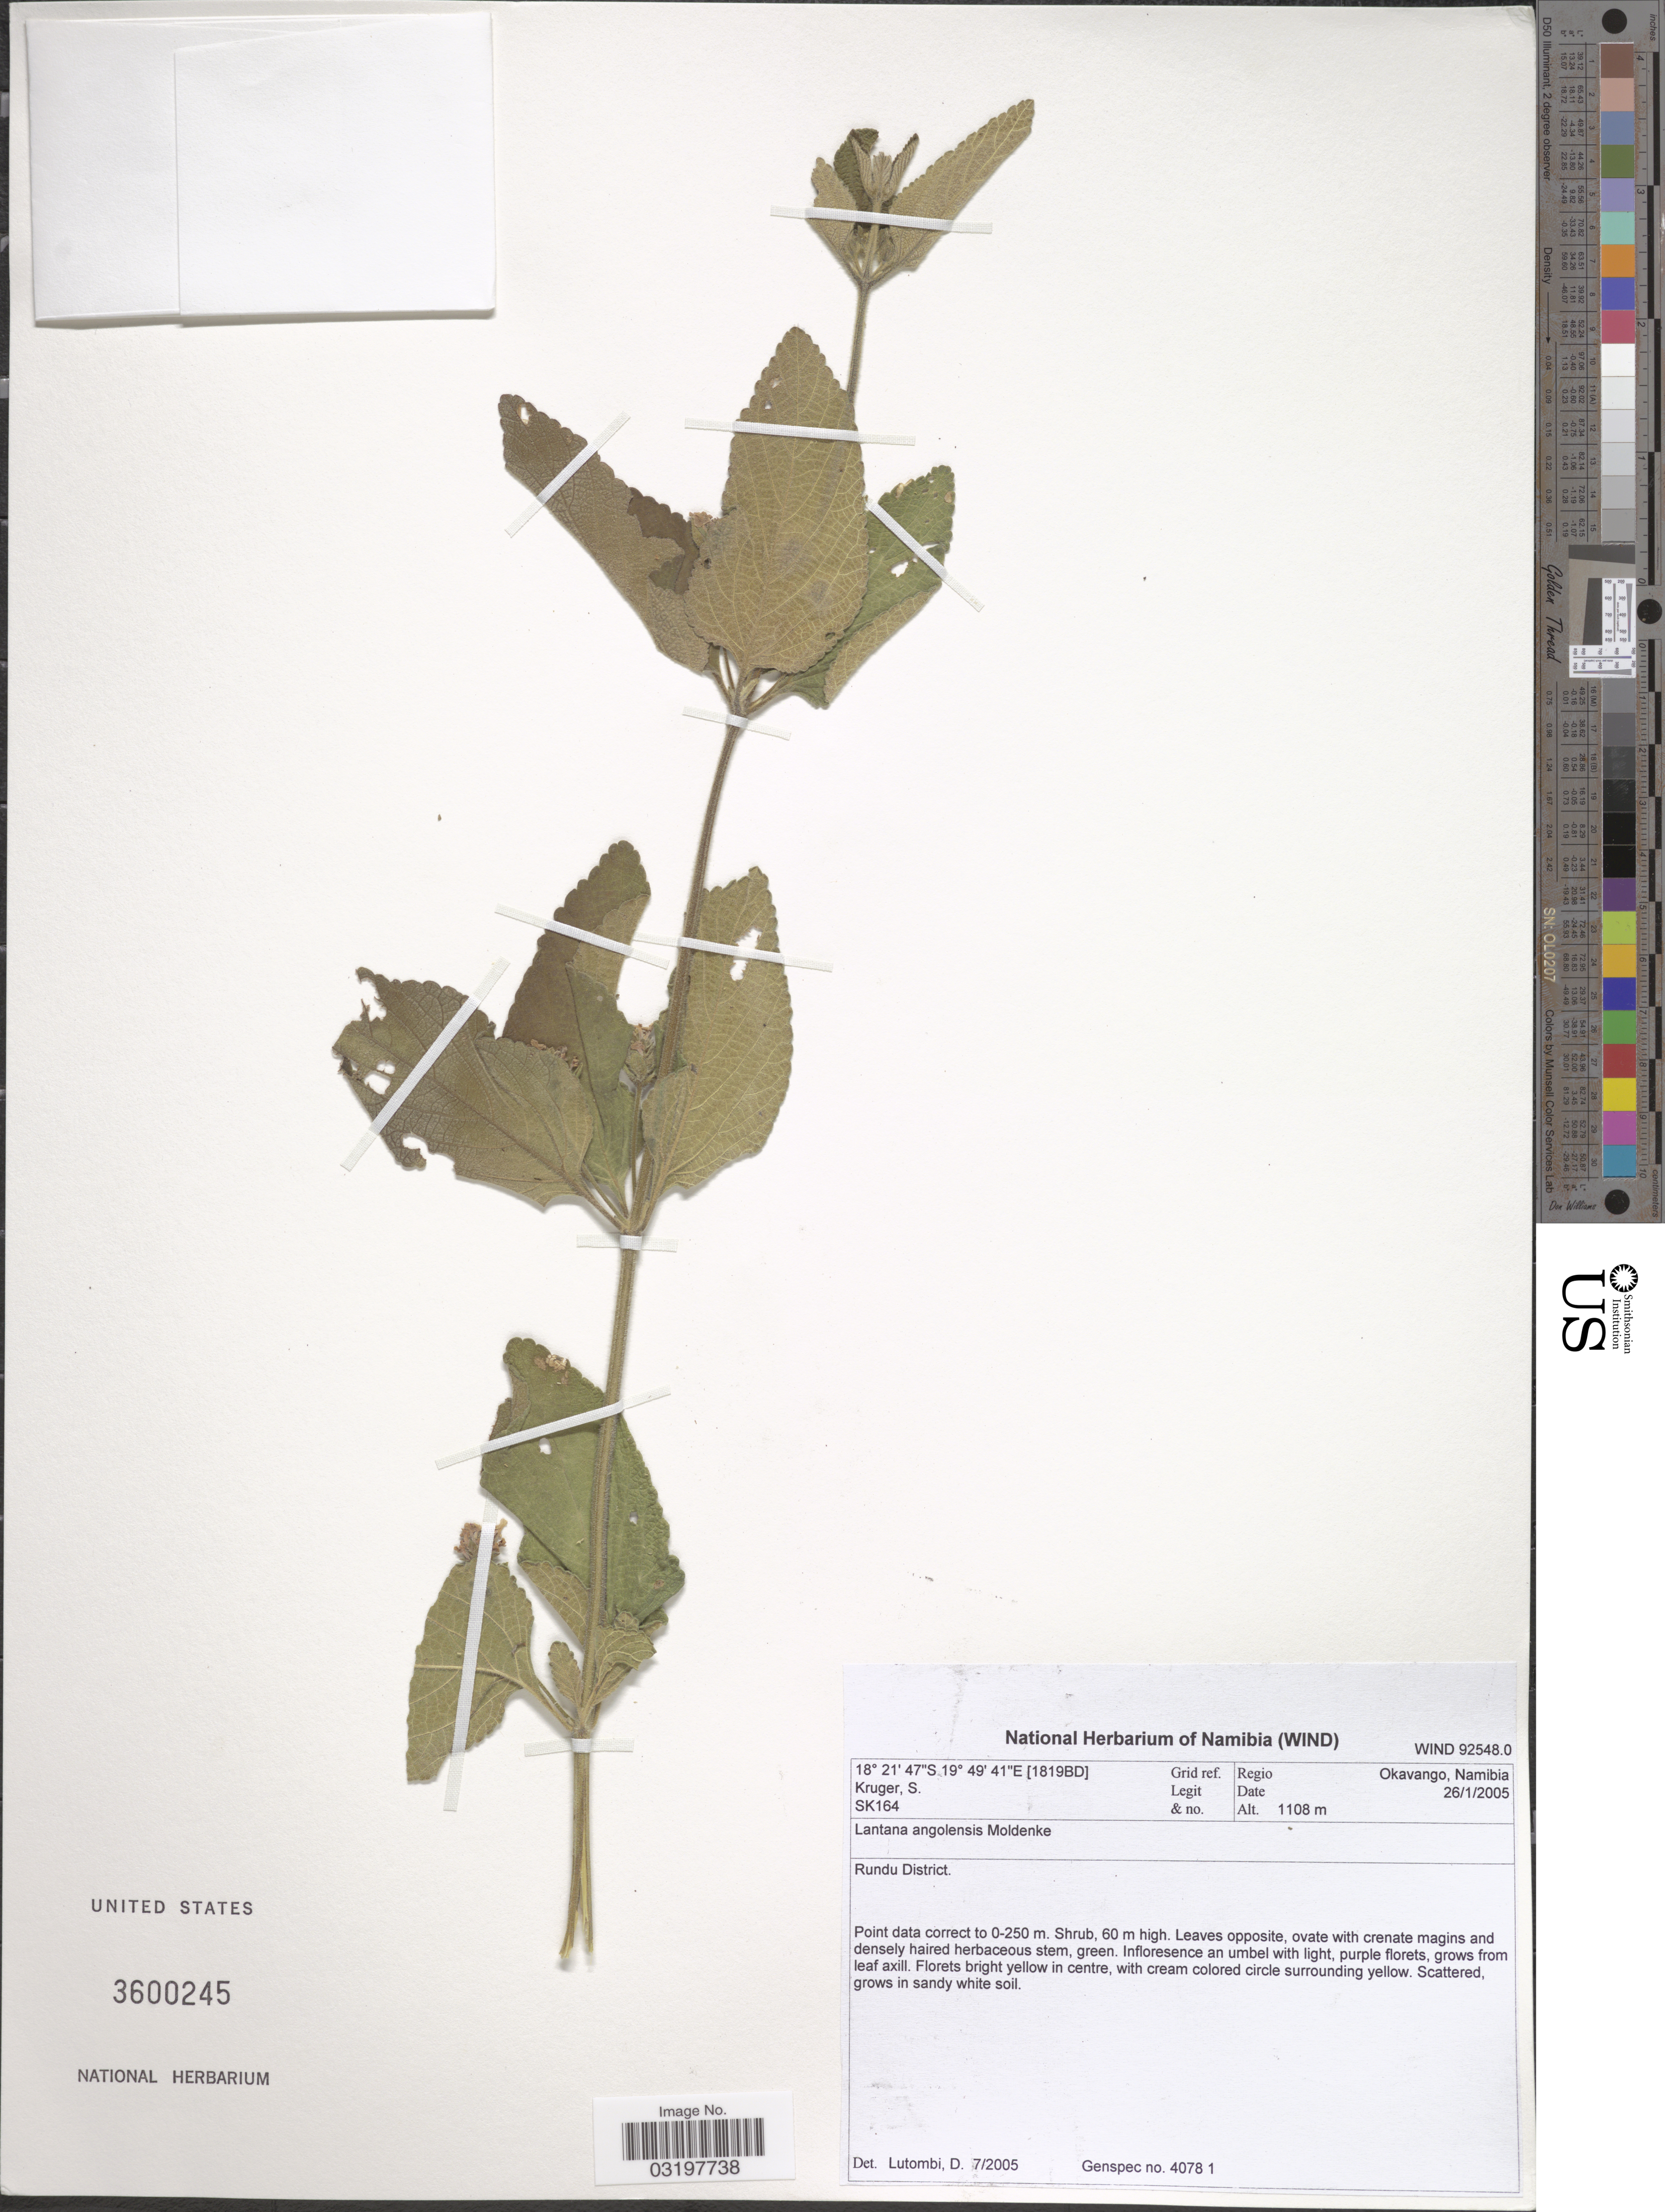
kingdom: Plantae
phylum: Tracheophyta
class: Magnoliopsida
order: Lamiales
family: Verbenaceae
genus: Lantana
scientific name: Lantana angolensis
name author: Moldenke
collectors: S. Kruger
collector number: SK164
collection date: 2005-01-26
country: Namibia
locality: [1819BD] Grid ref., Regio Okavango, Namibia, Rundu District.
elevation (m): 1108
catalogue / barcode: US 3600245